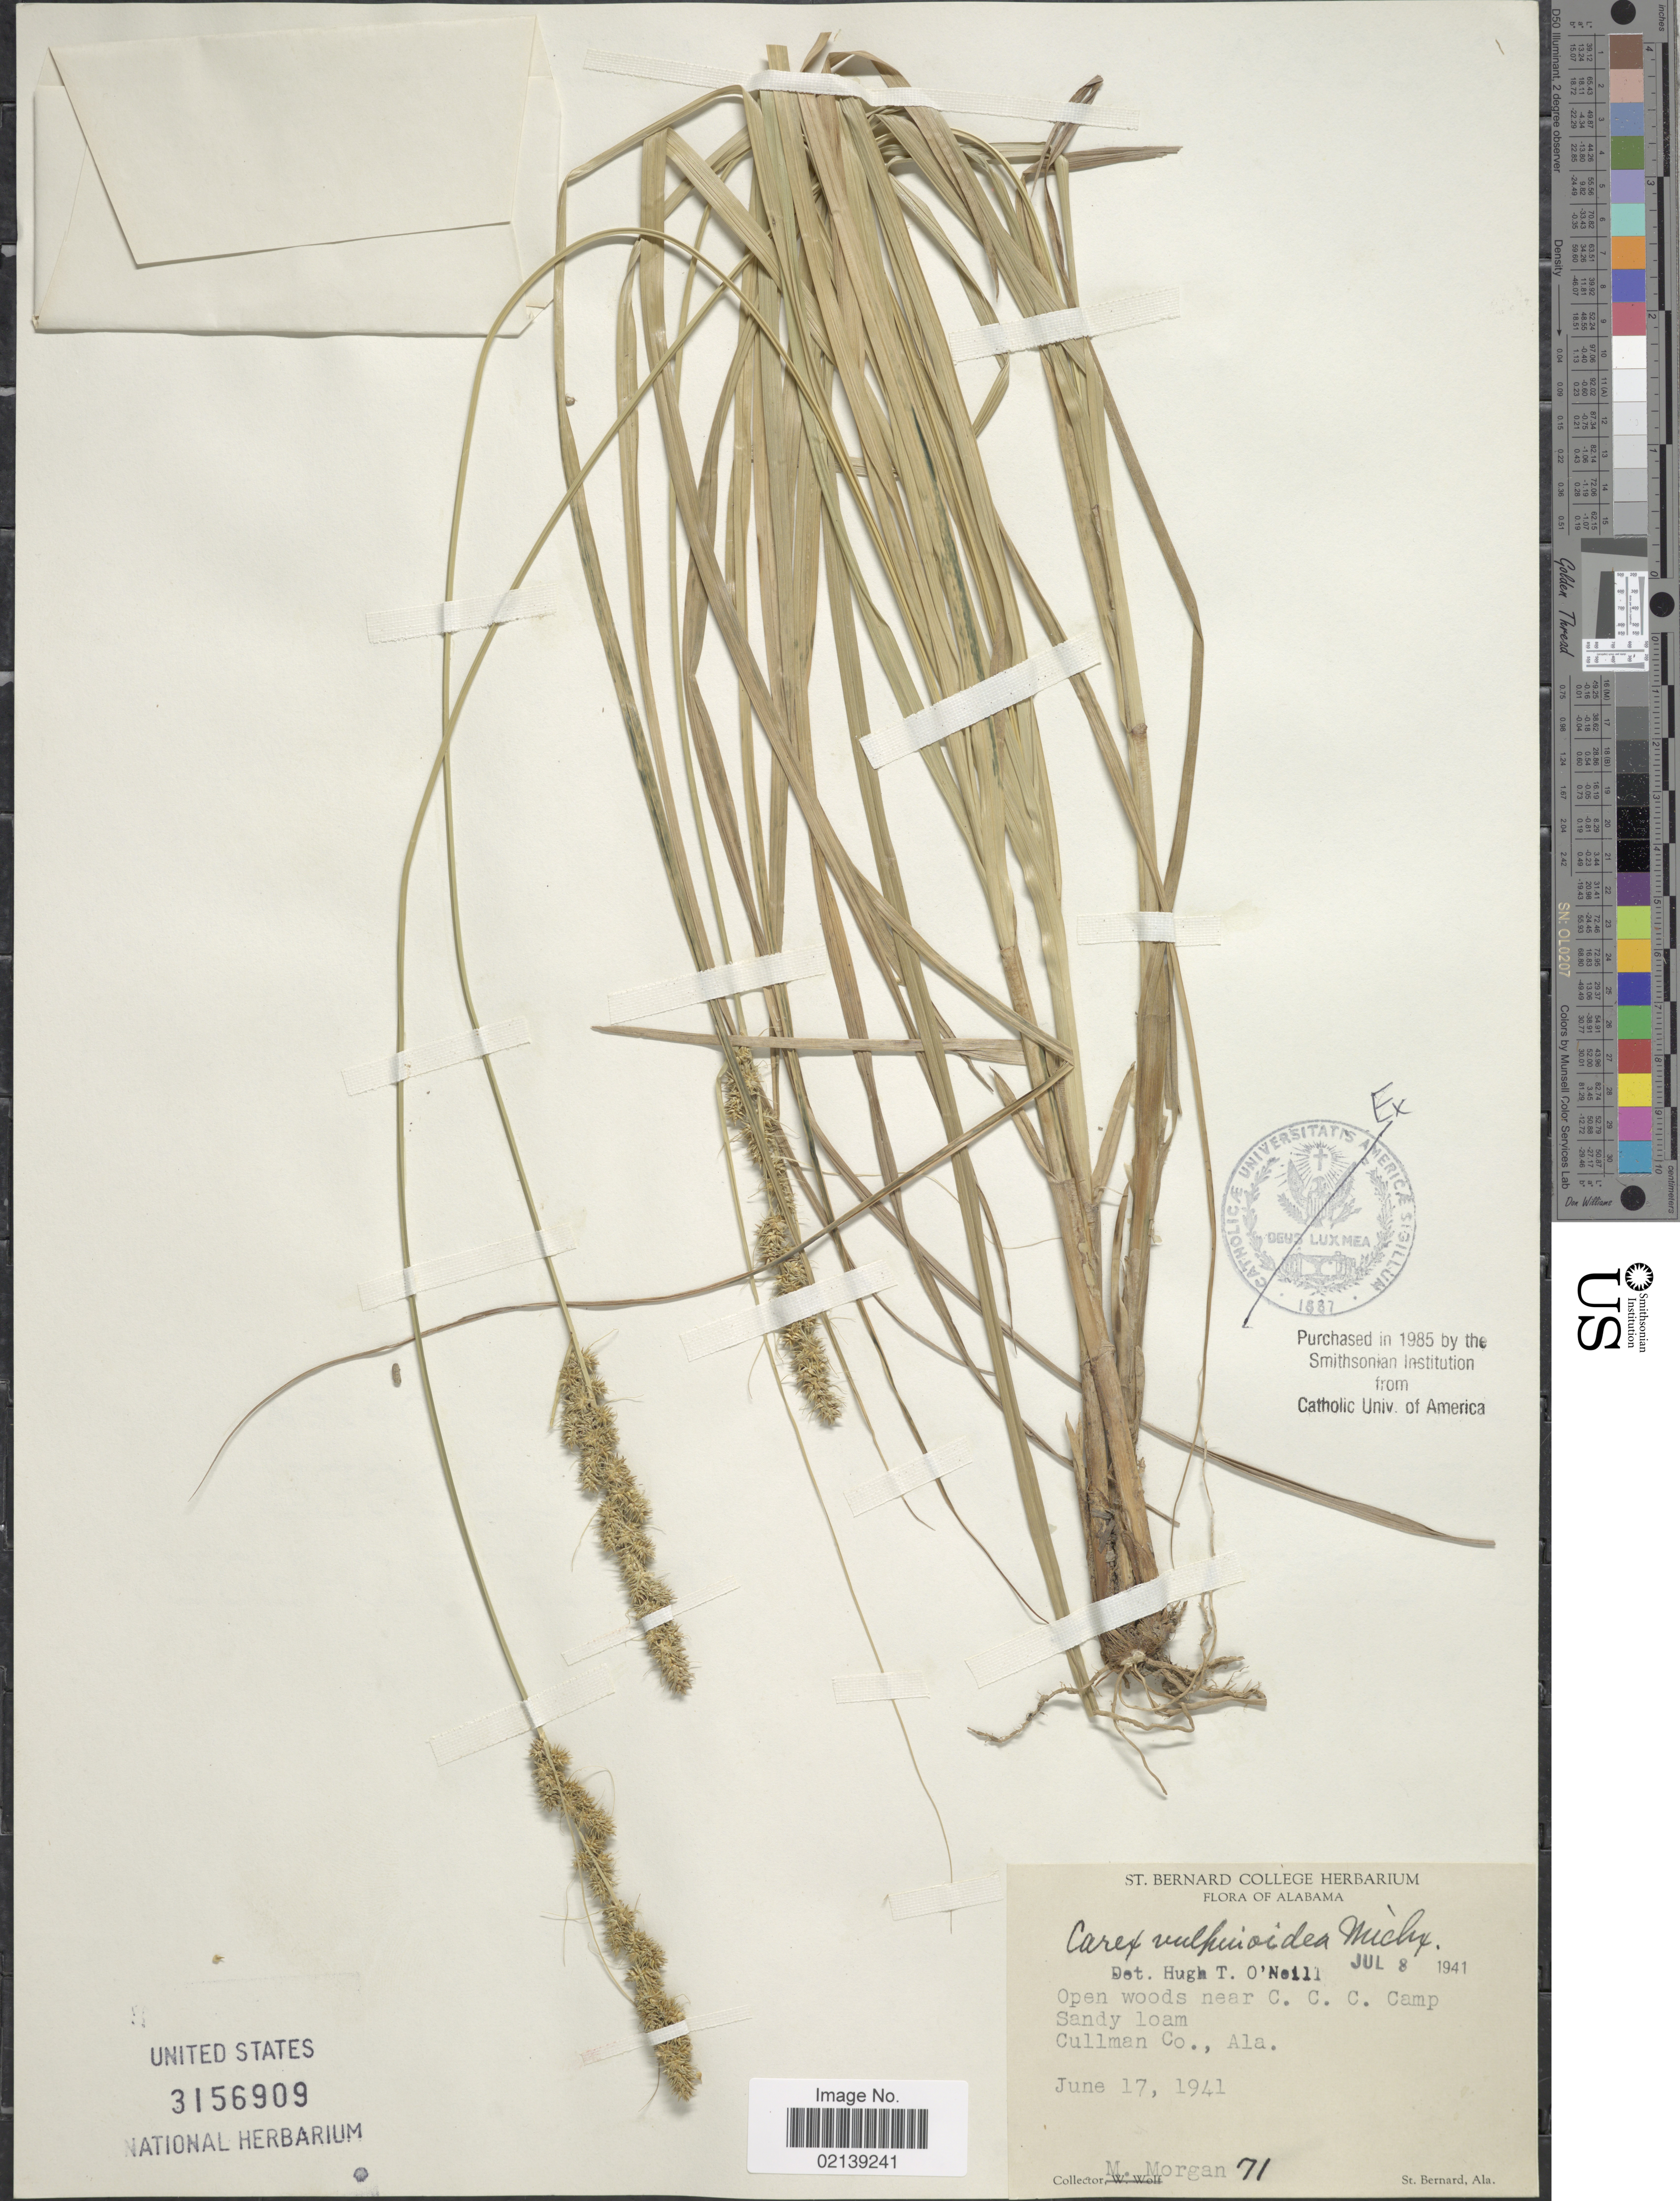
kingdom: Plantae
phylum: Tracheophyta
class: Liliopsida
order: Poales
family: Cyperaceae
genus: Carex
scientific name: Carex vulpinoidea Michx.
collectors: M. Morgan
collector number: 71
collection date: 1941-06-17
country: United States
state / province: Alabama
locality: Open woods near C.C.C. Camp, sandy loam, Cullman Co.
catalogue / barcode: US 3156909